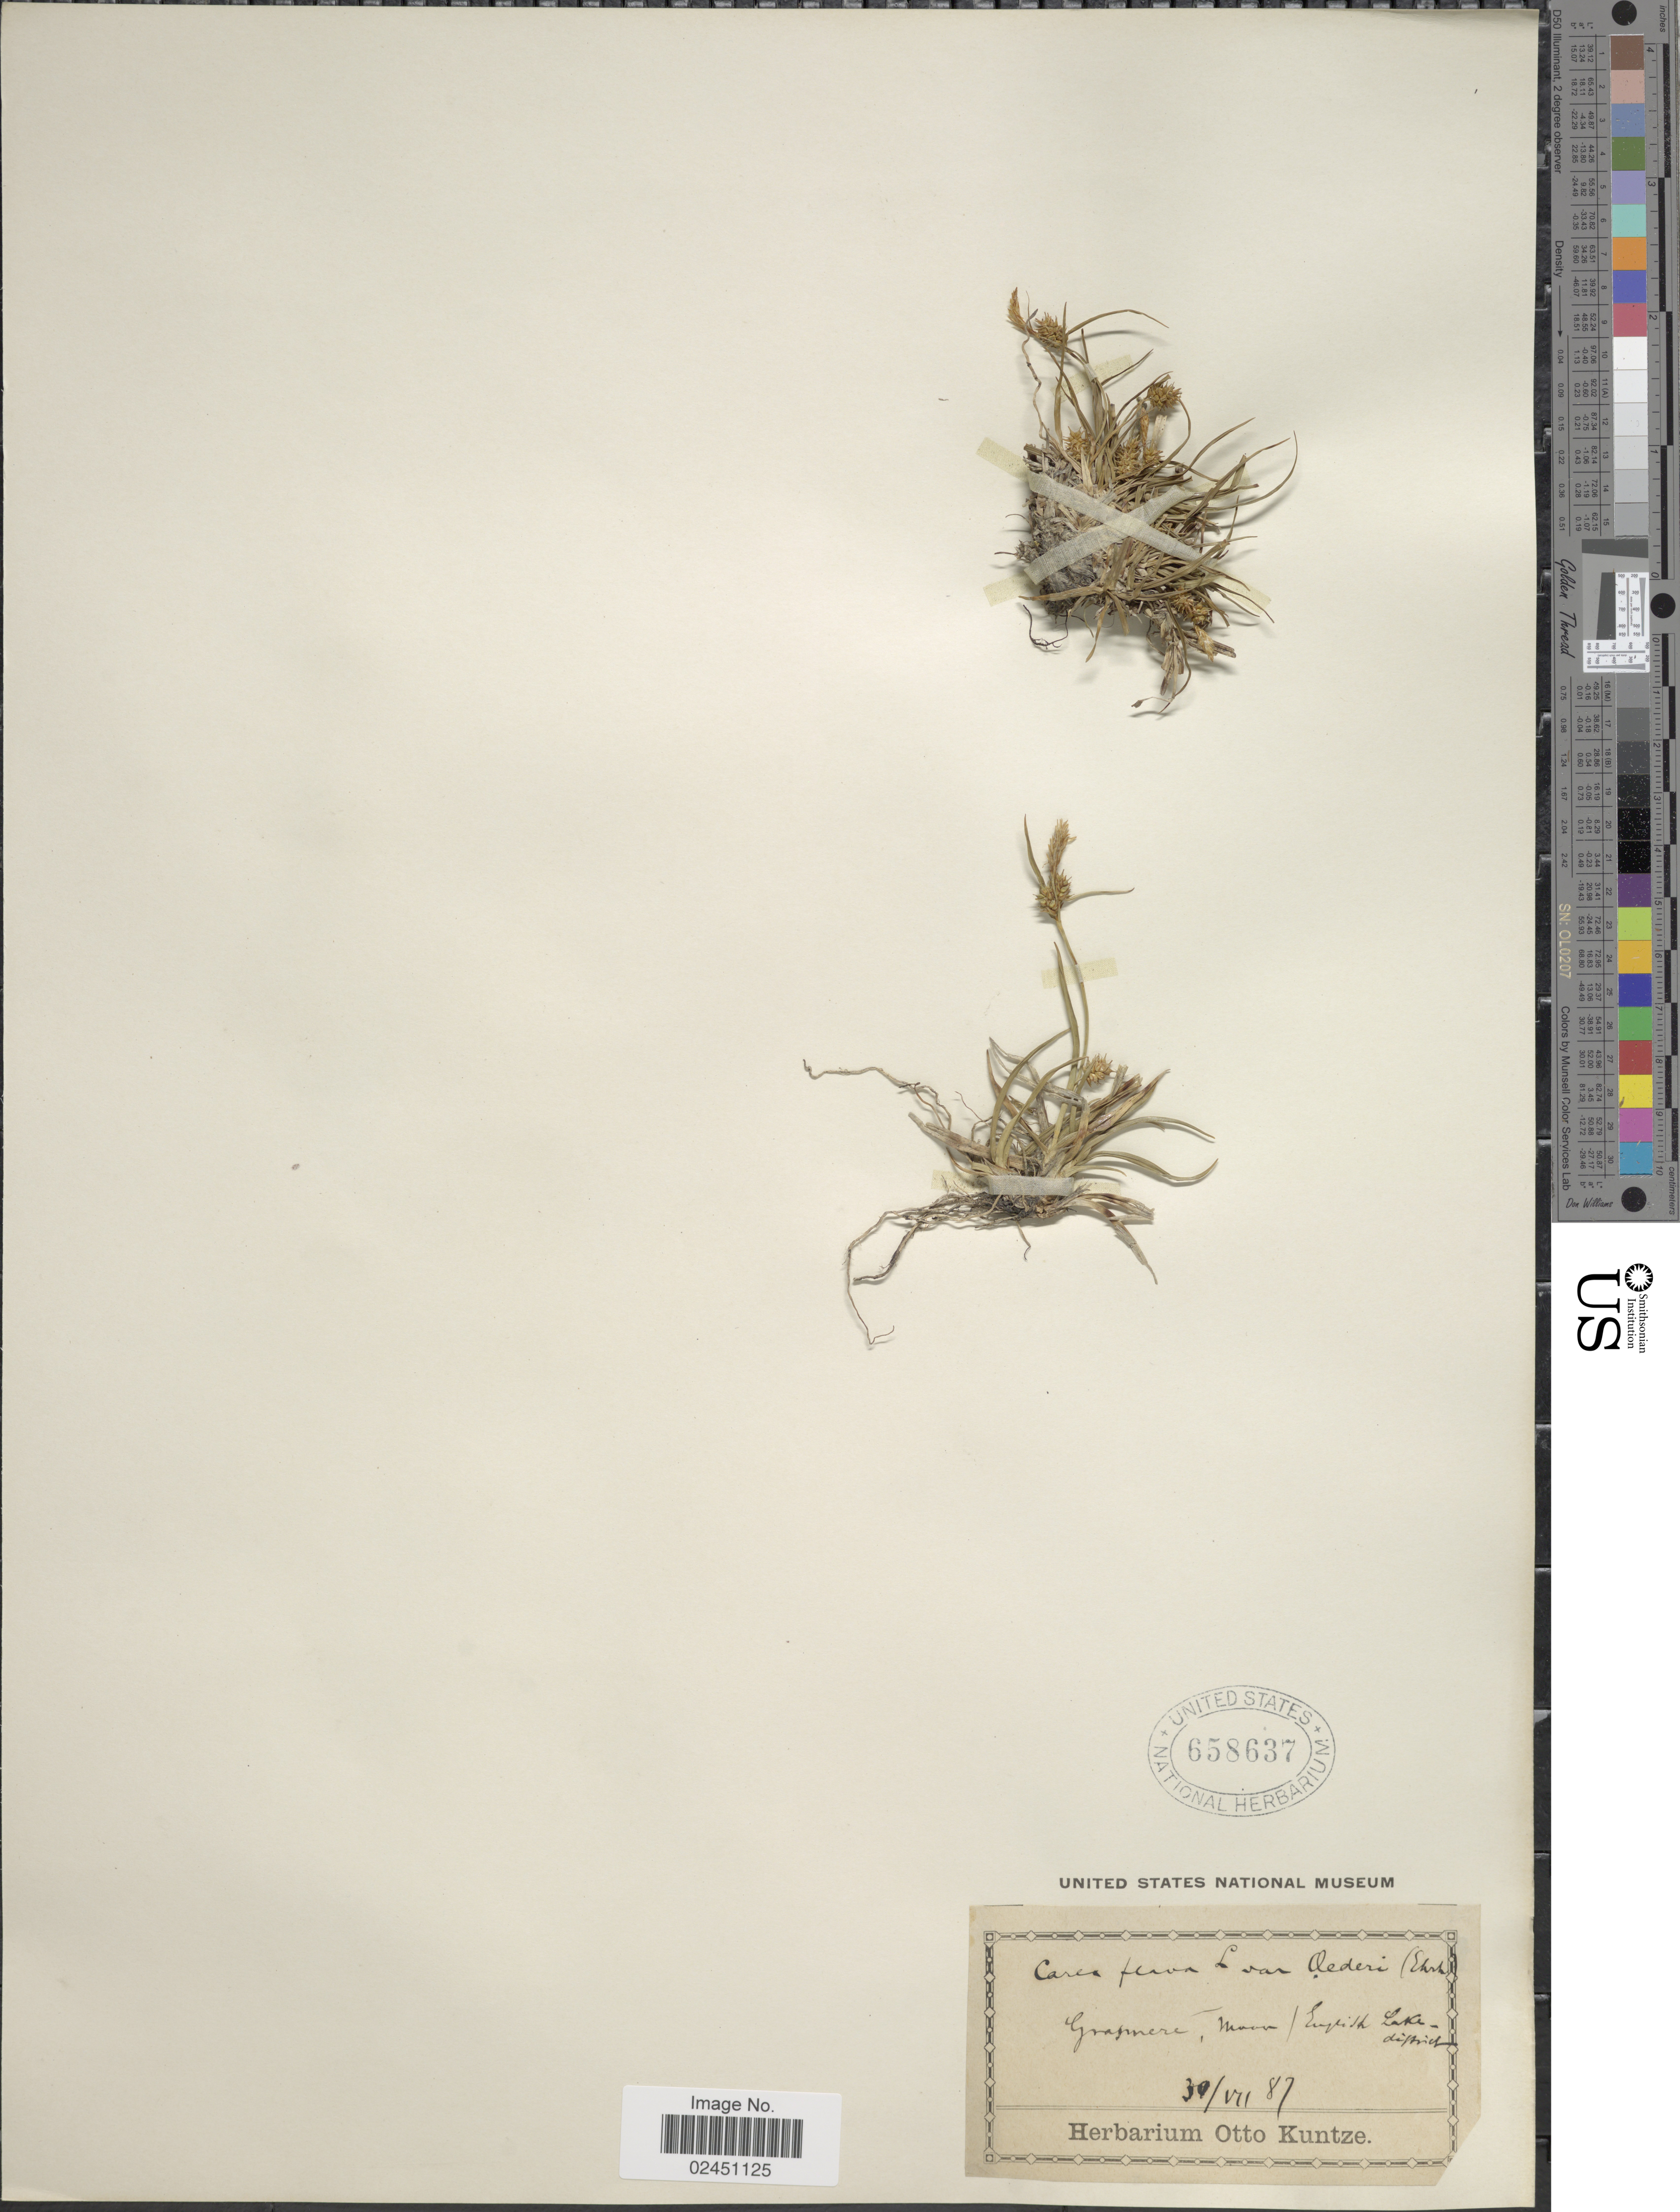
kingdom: Plantae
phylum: Tracheophyta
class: Liliopsida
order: Poales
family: Cyperaceae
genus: Carex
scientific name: Carex oederi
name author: Retz.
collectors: ex herb. Otto Kuntze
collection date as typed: Transcribed d/m/y: 30/7/87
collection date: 1887-07-30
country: United Kingdom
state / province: England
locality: Grasmere, Moon / English Lake District [interpreted]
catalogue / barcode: US 658637